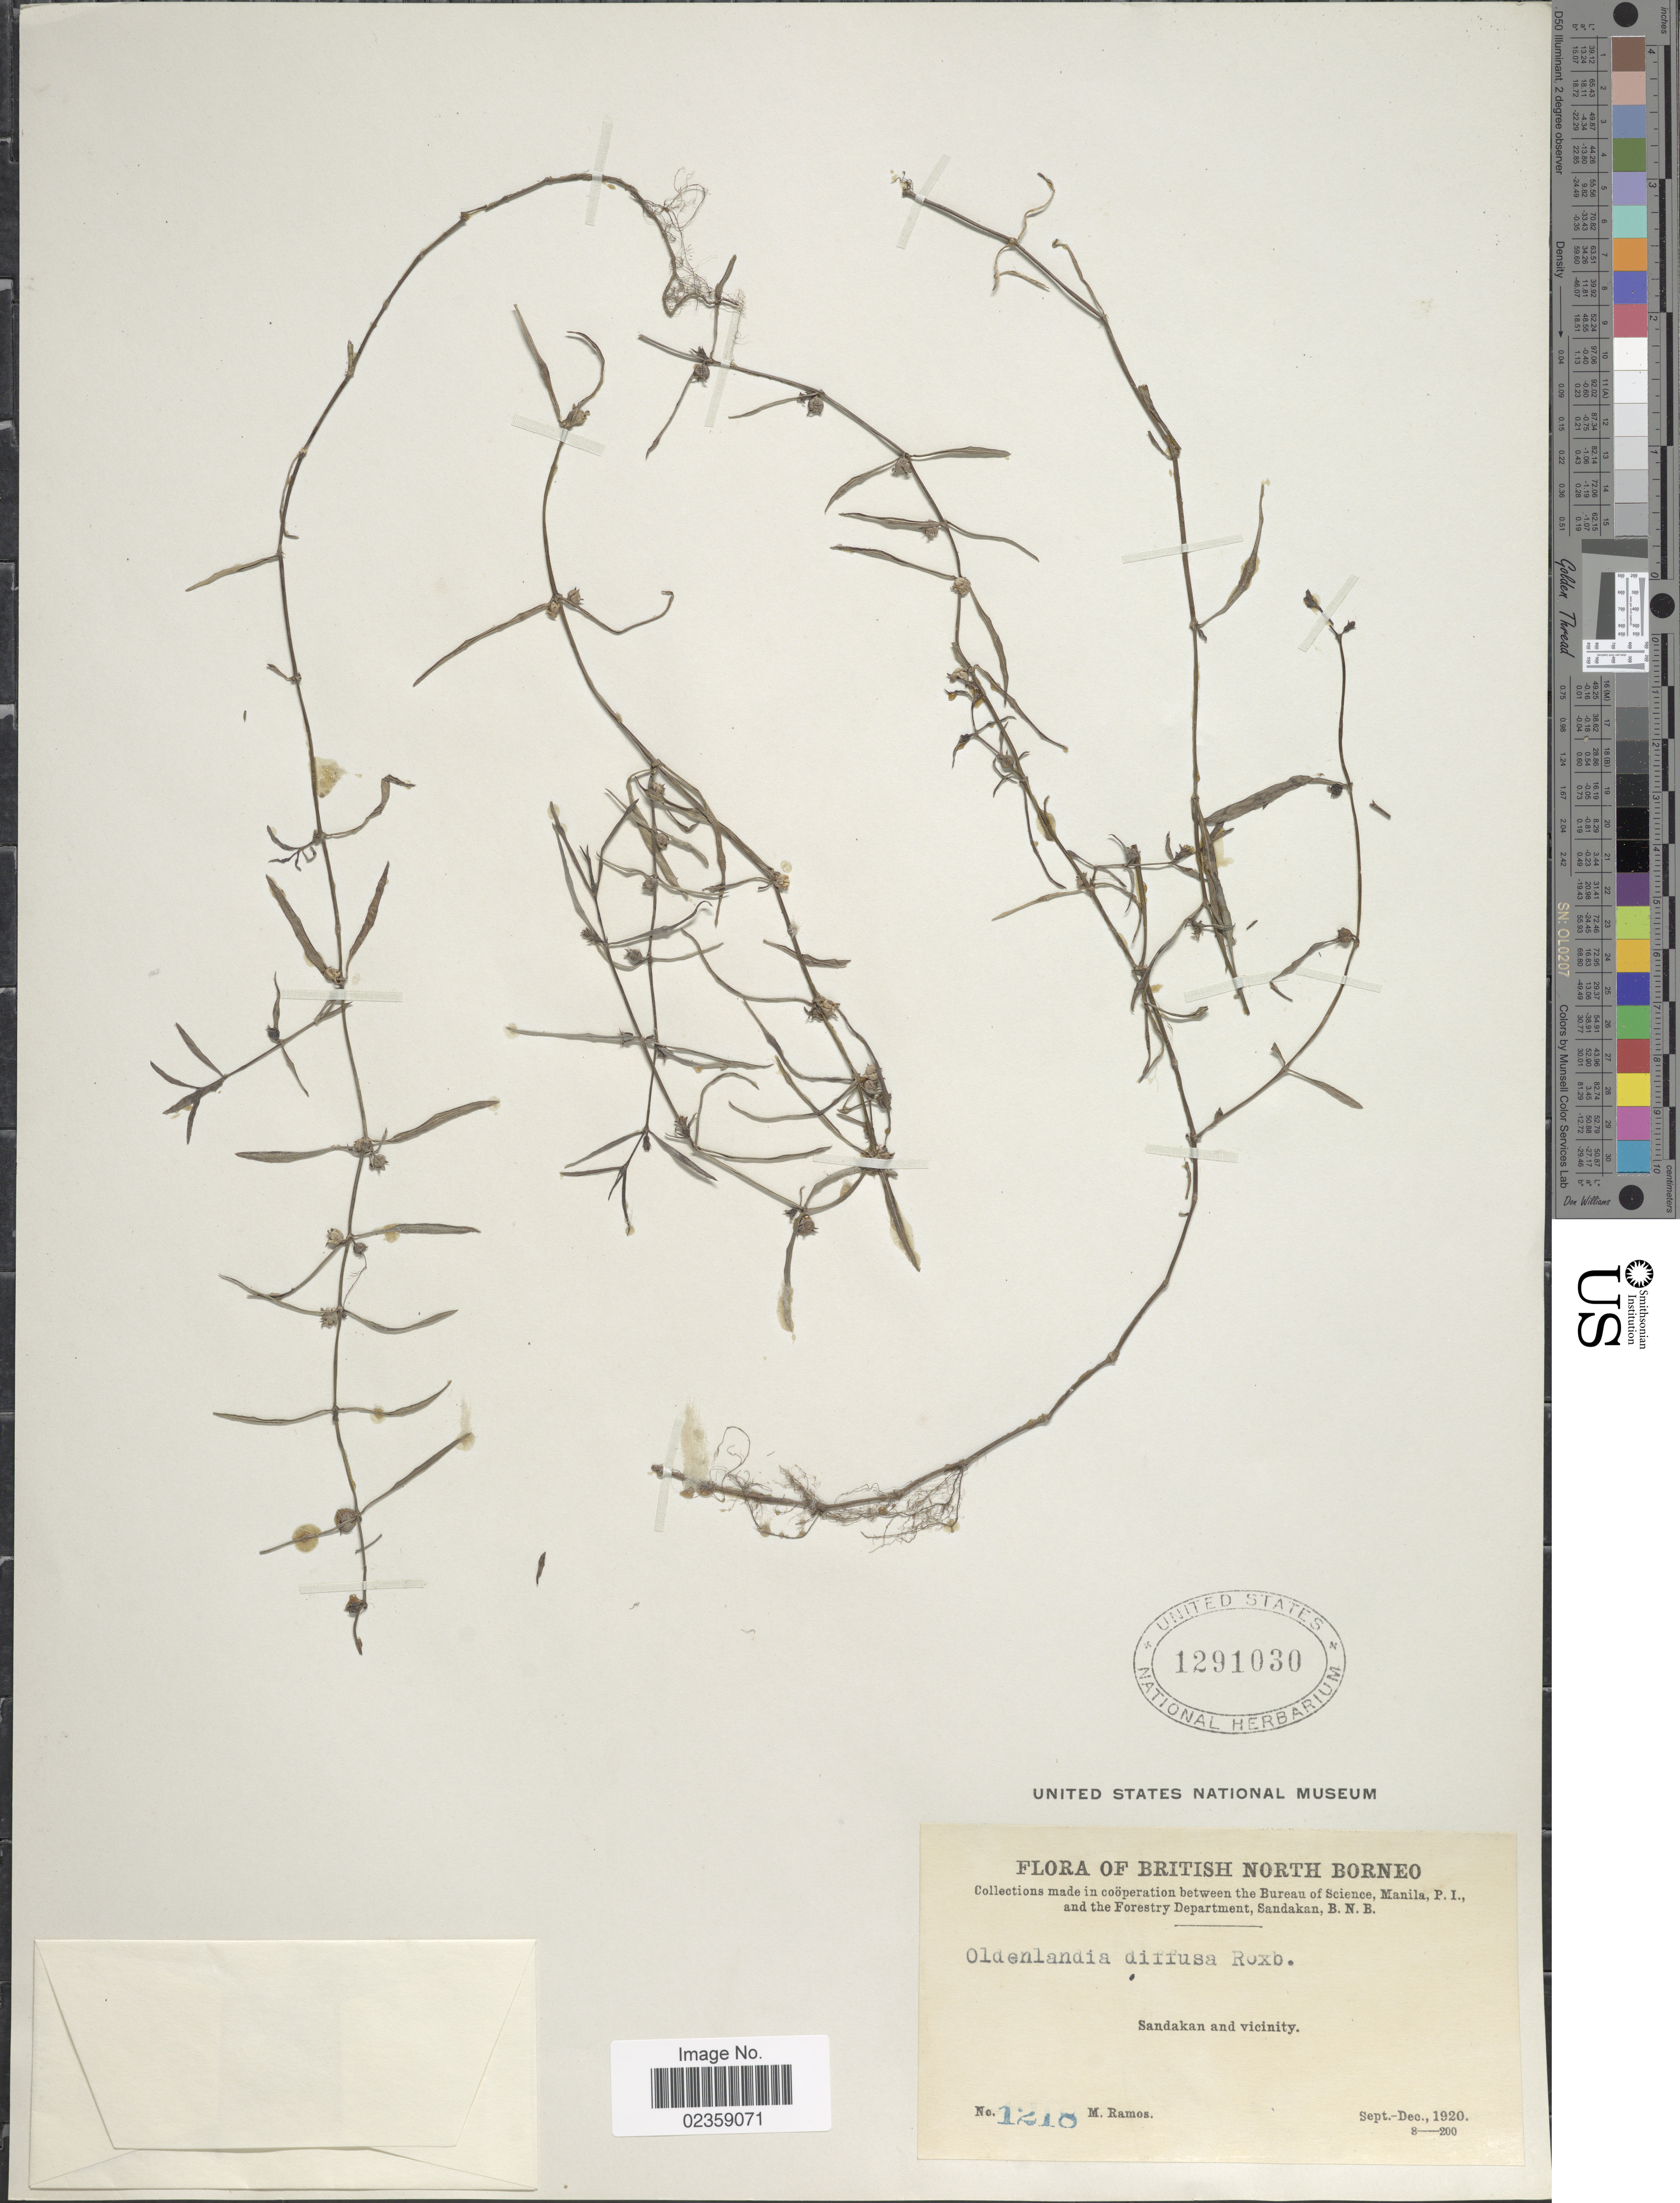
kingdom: Plantae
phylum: Tracheophyta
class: Magnoliopsida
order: Gentianales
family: Rubiaceae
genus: Oldenlandia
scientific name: Oldenlandia diffusa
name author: (Willd.) Roxb.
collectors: M. Ramos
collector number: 1218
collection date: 1920-09/1920-12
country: Malaysia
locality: British North Bornei. Sandakan and vicinity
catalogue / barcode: US 1291030